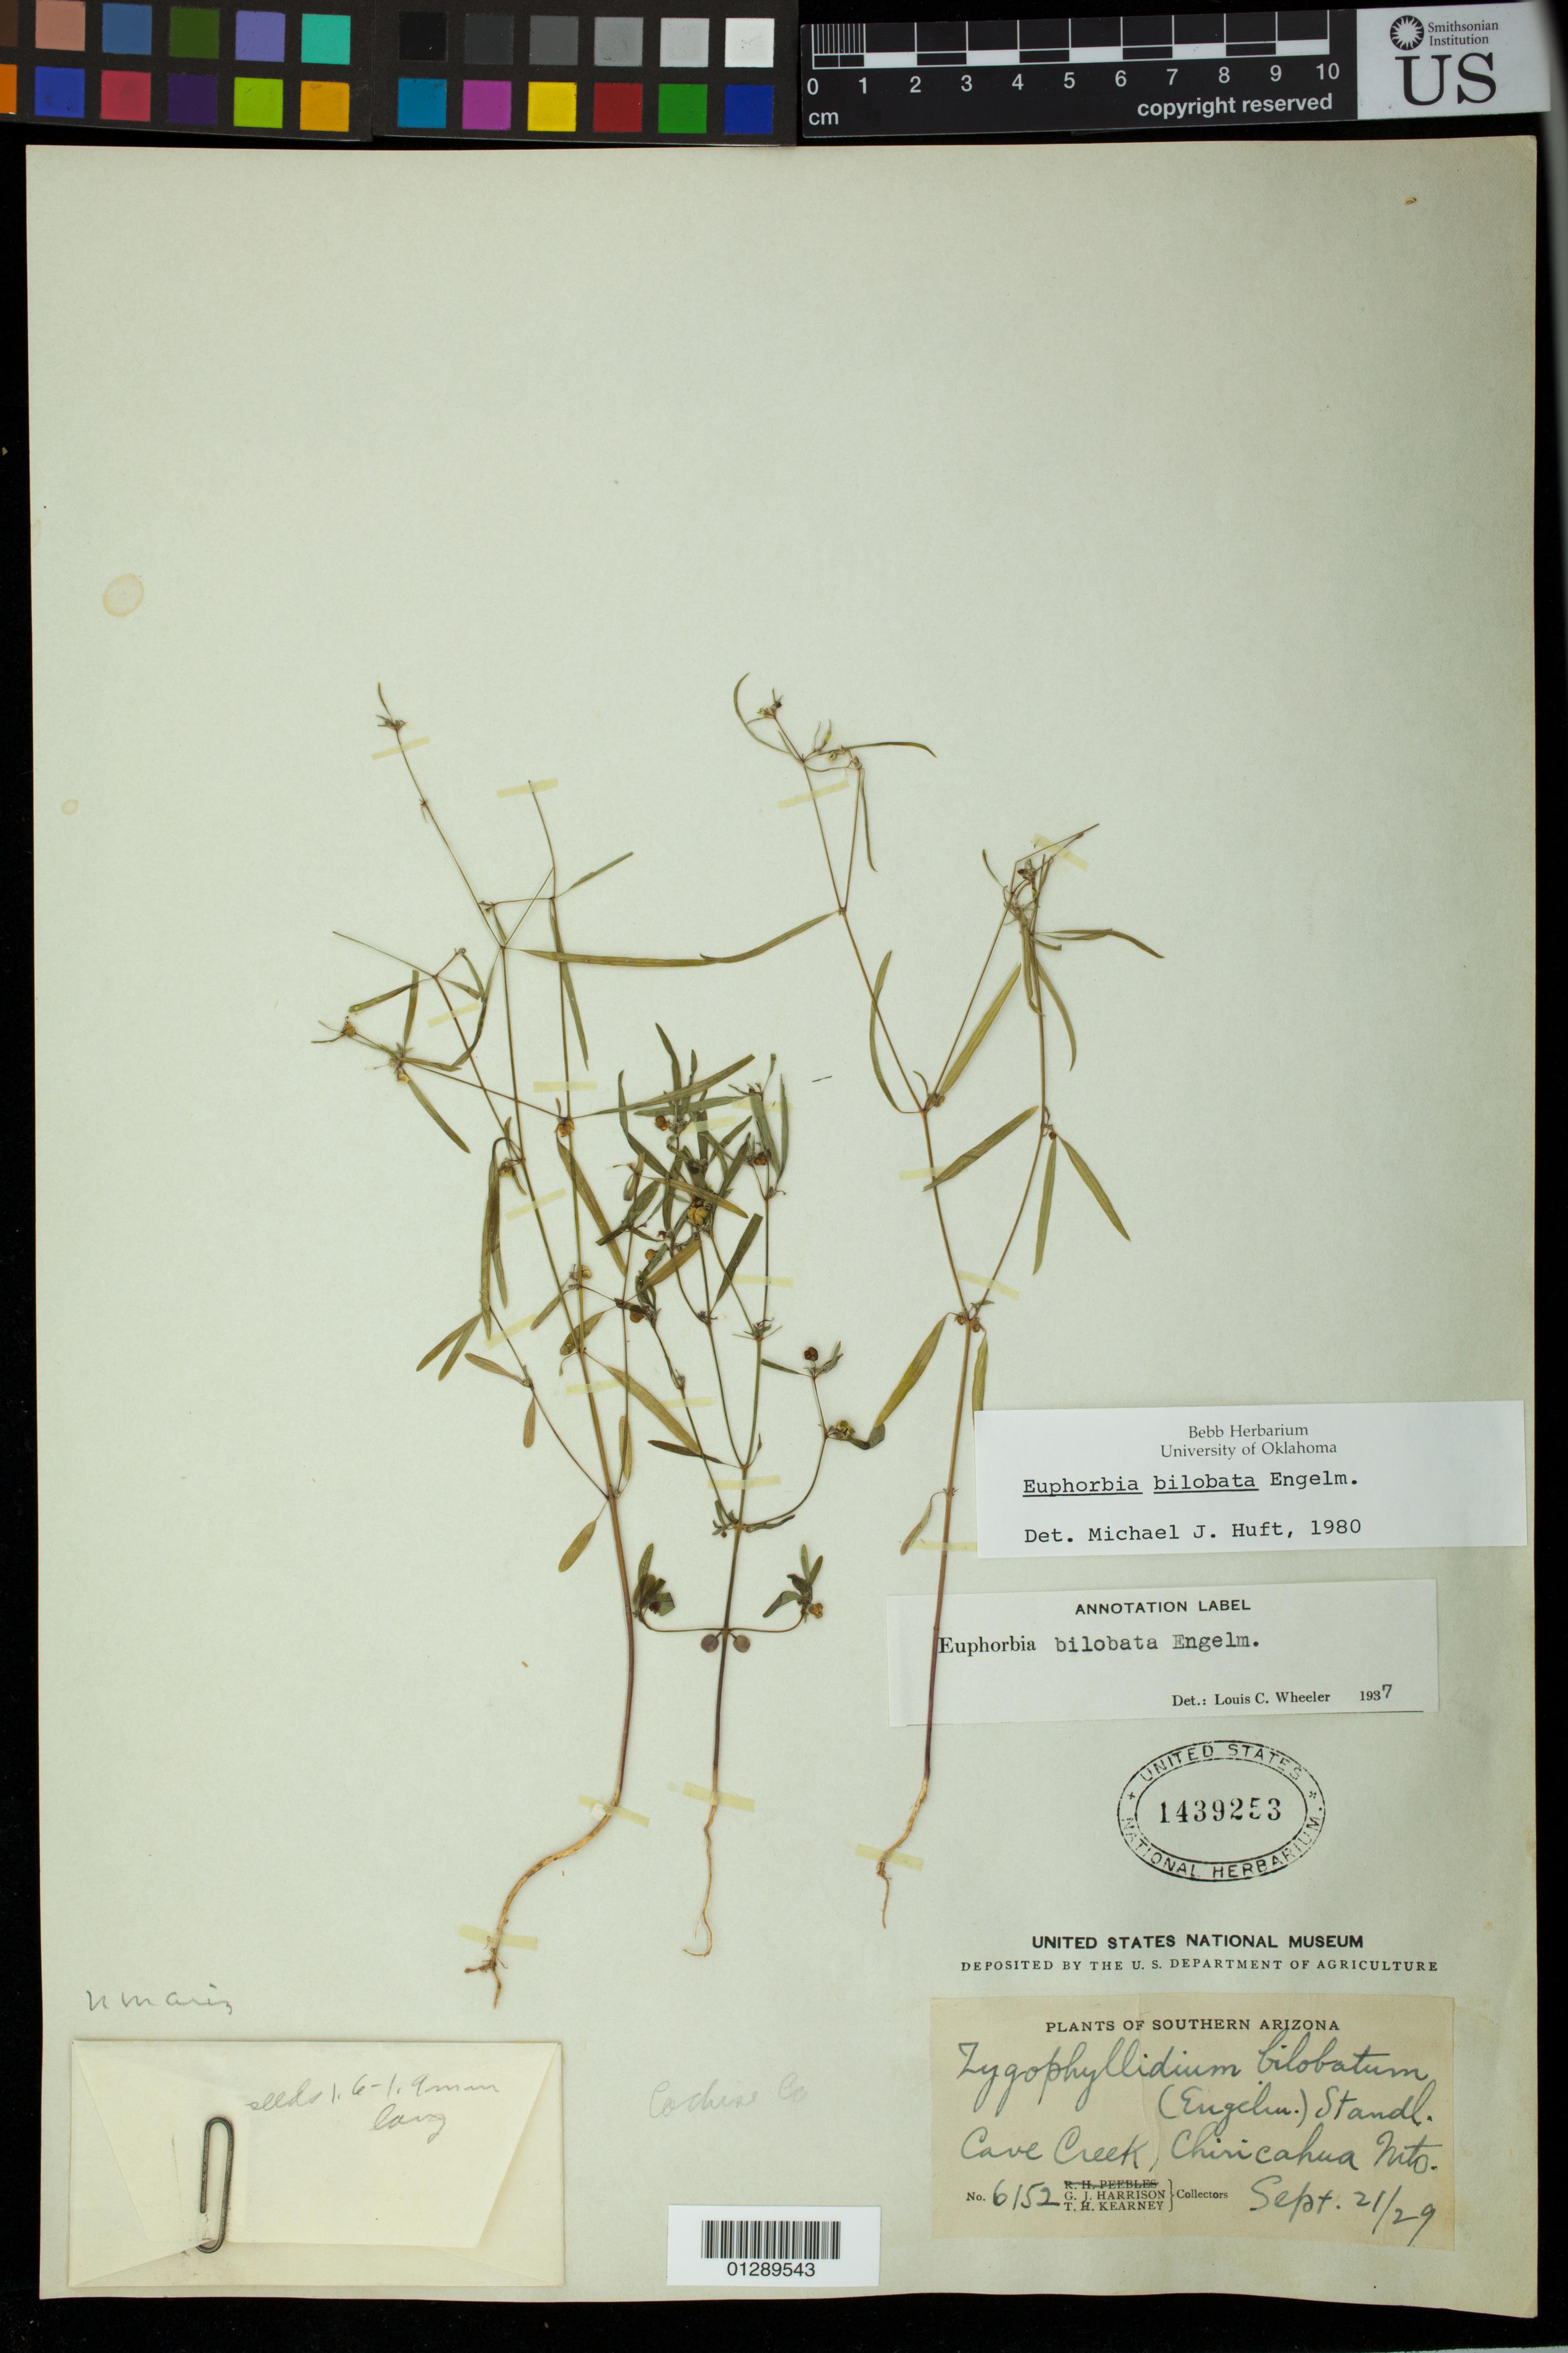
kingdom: Plantae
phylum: Tracheophyta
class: Magnoliopsida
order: Malpighiales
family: Euphorbiaceae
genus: Euphorbia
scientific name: Euphorbia bilobata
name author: Engelm. in Emory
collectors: G. J. Harrison & T. H. Kearney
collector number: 6152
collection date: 1929-09-21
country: United States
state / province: Arizona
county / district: Cochise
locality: Cave Creek, Chiricahua Mts.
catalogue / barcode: US 1439253